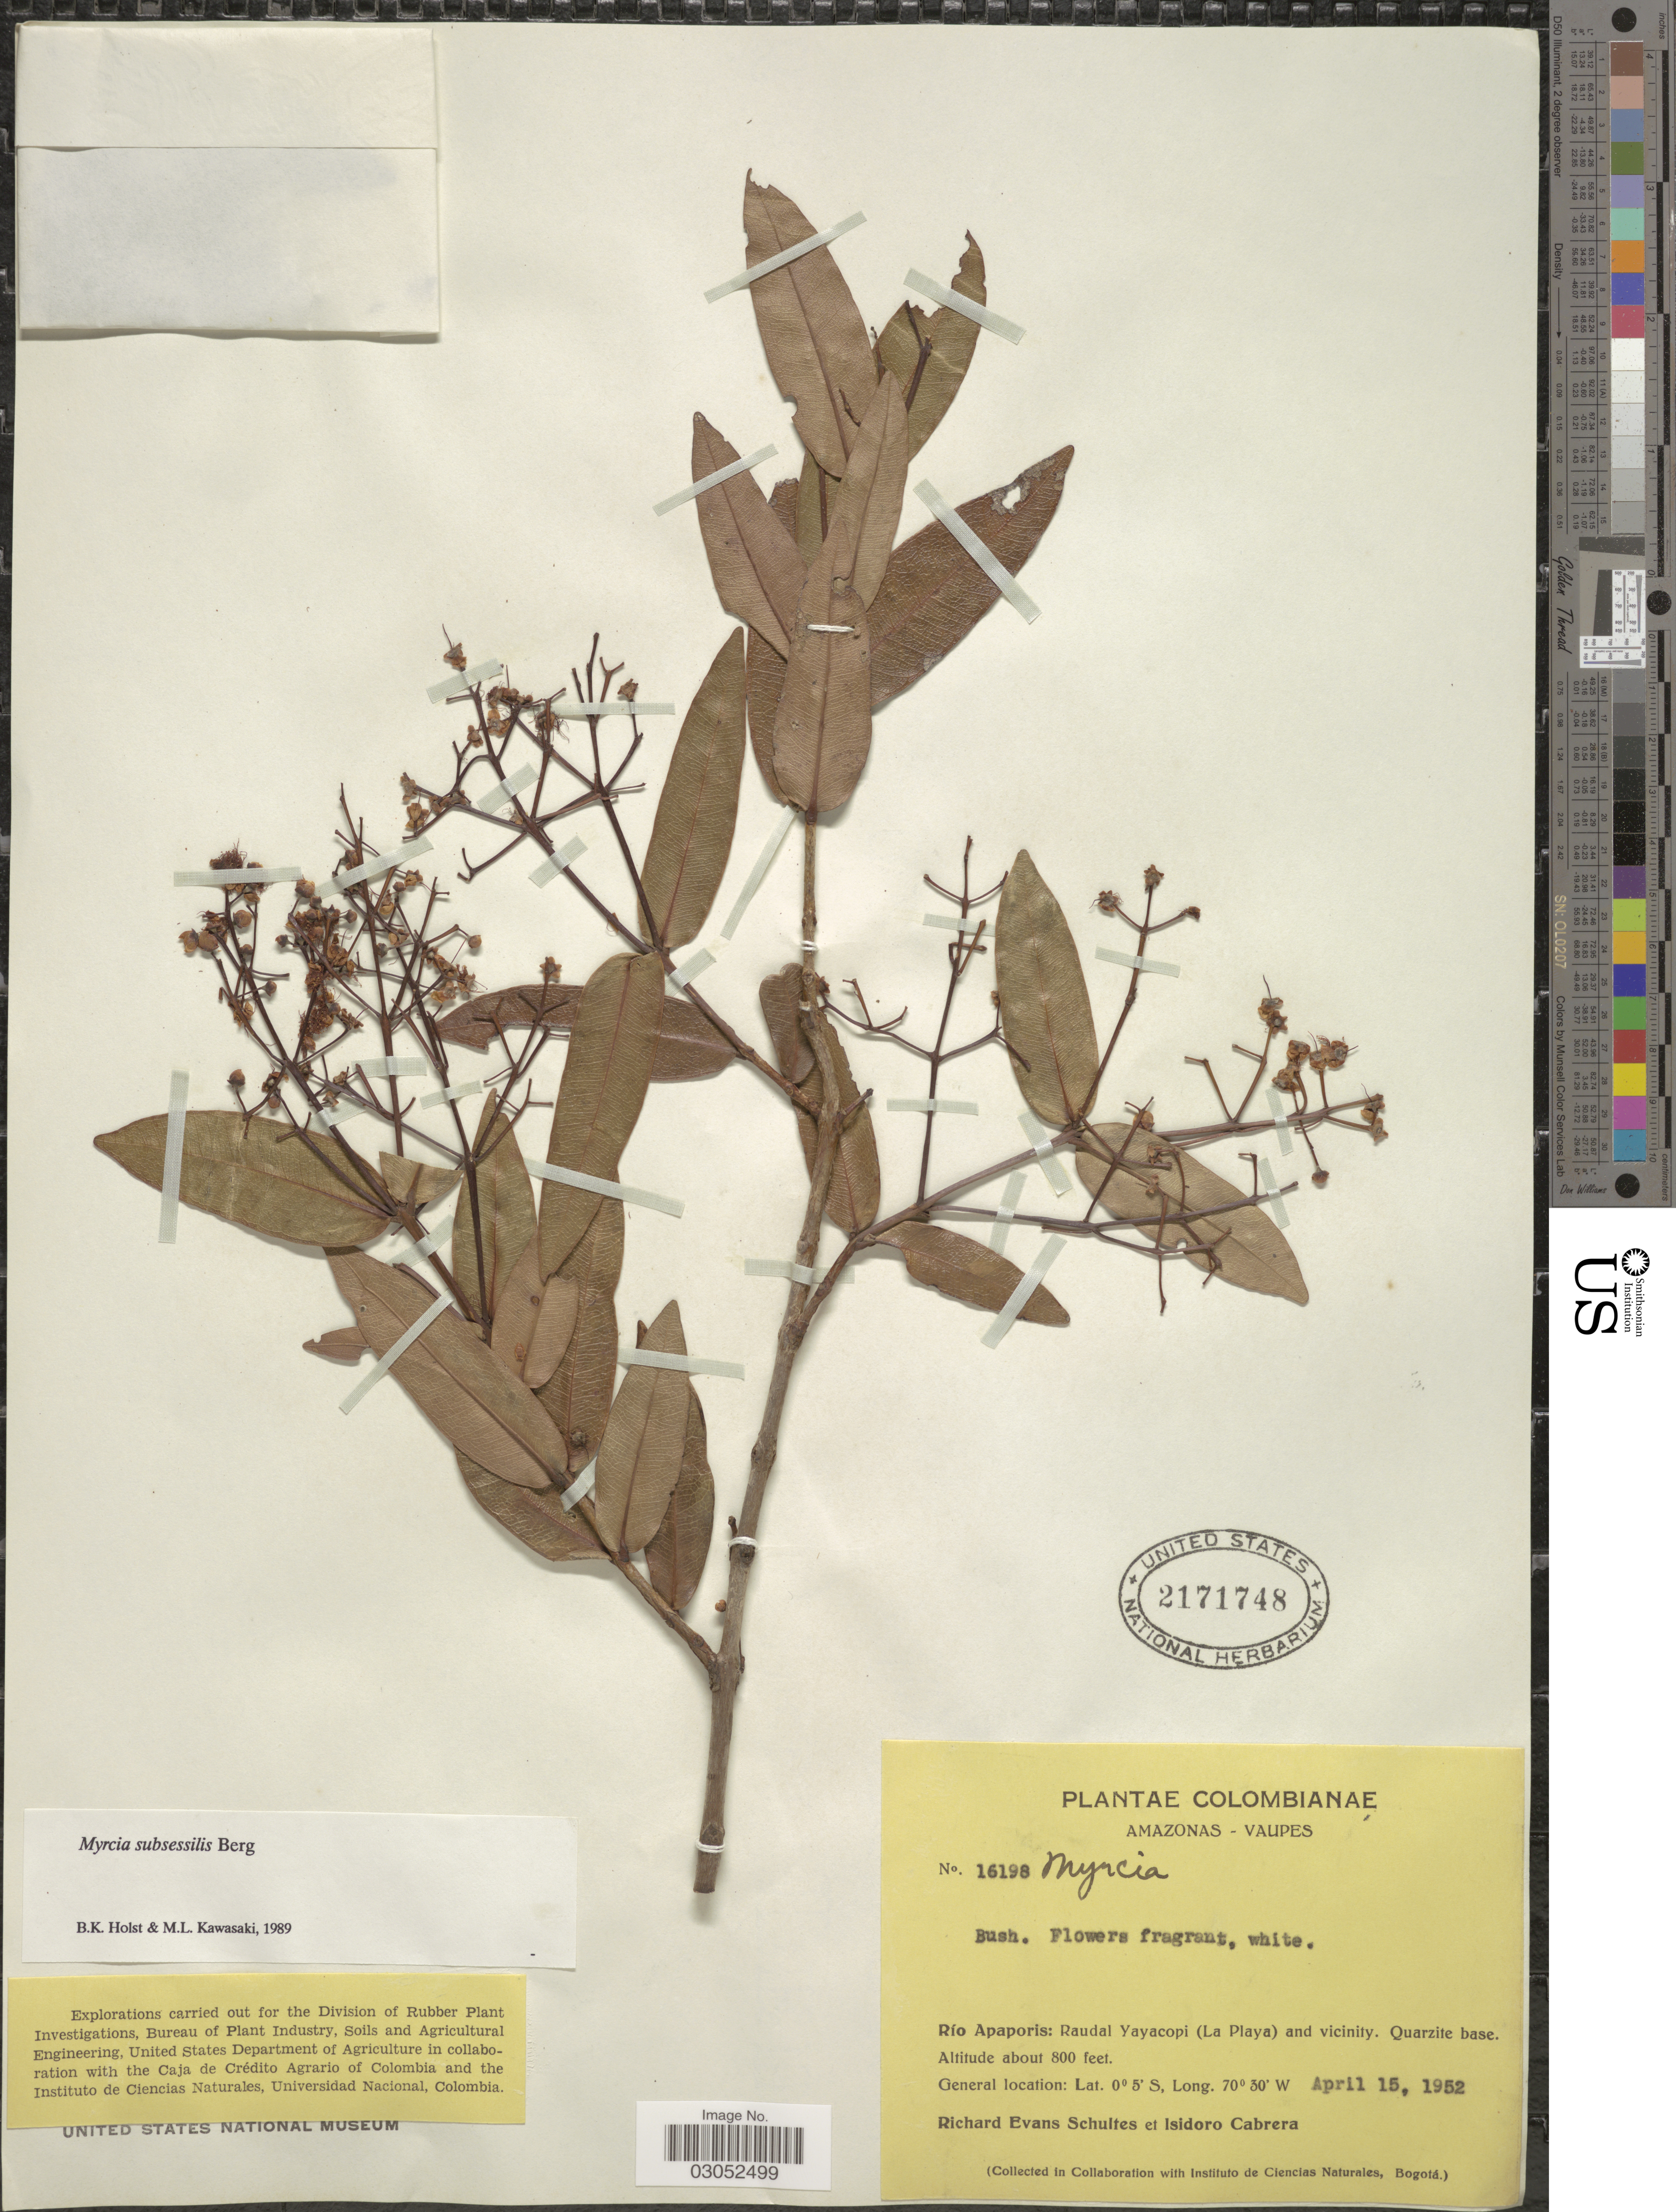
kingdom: Plantae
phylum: Tracheophyta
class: Magnoliopsida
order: Myrtales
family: Myrtaceae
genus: Myrcia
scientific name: Myrcia subsessilis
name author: O. Berg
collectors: R. E. Schultes & I. Cabrera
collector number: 16198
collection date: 1952-04-15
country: Colombia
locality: Amazonas - Vaupes. Río Apaporis: Raudal Yayacopi (La Playa) and vicinity.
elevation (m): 244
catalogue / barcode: US 2171748